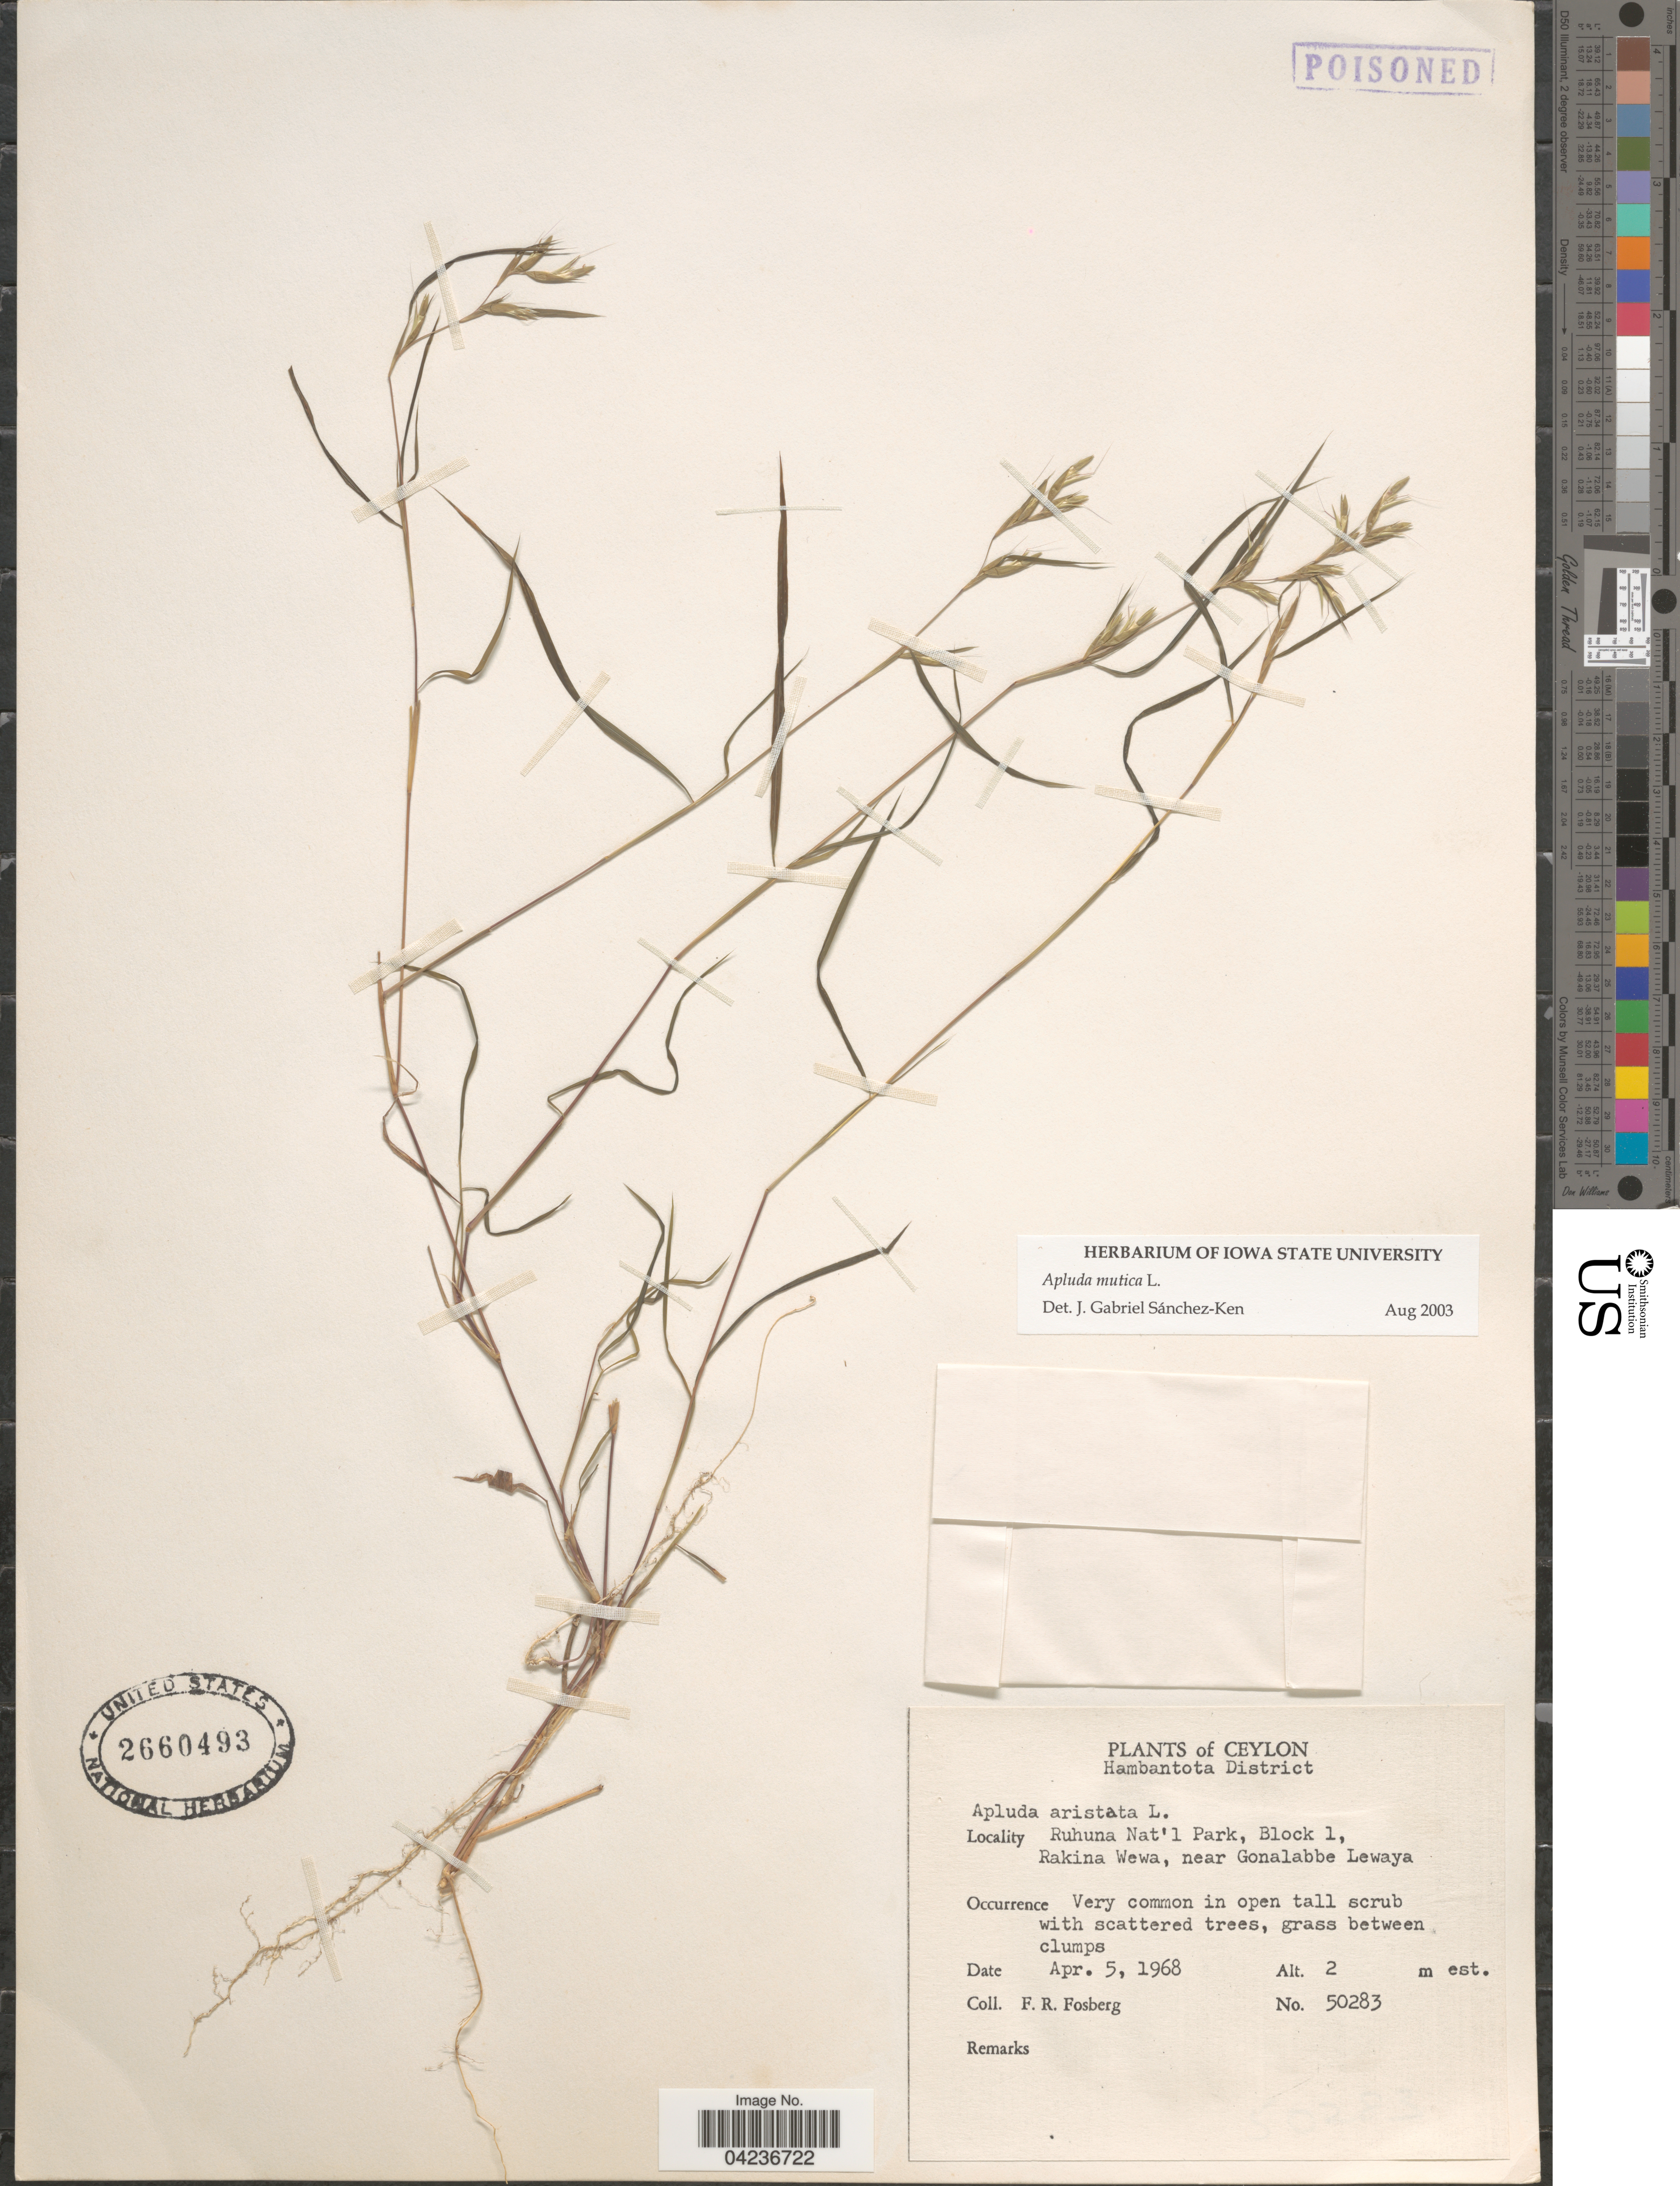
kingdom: Plantae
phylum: Tracheophyta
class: Liliopsida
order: Poales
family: Poaceae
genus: Apluda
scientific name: Apluda mutica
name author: L.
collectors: F. R. Fosberg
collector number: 50283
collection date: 1968-04-05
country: Sri Lanka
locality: Ceylon. Hambantota District. Ruhuna Nat'l Park, Block 1, Rakina Wewa, near Gonalabbe Lewaya.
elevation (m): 2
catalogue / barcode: US 2660493